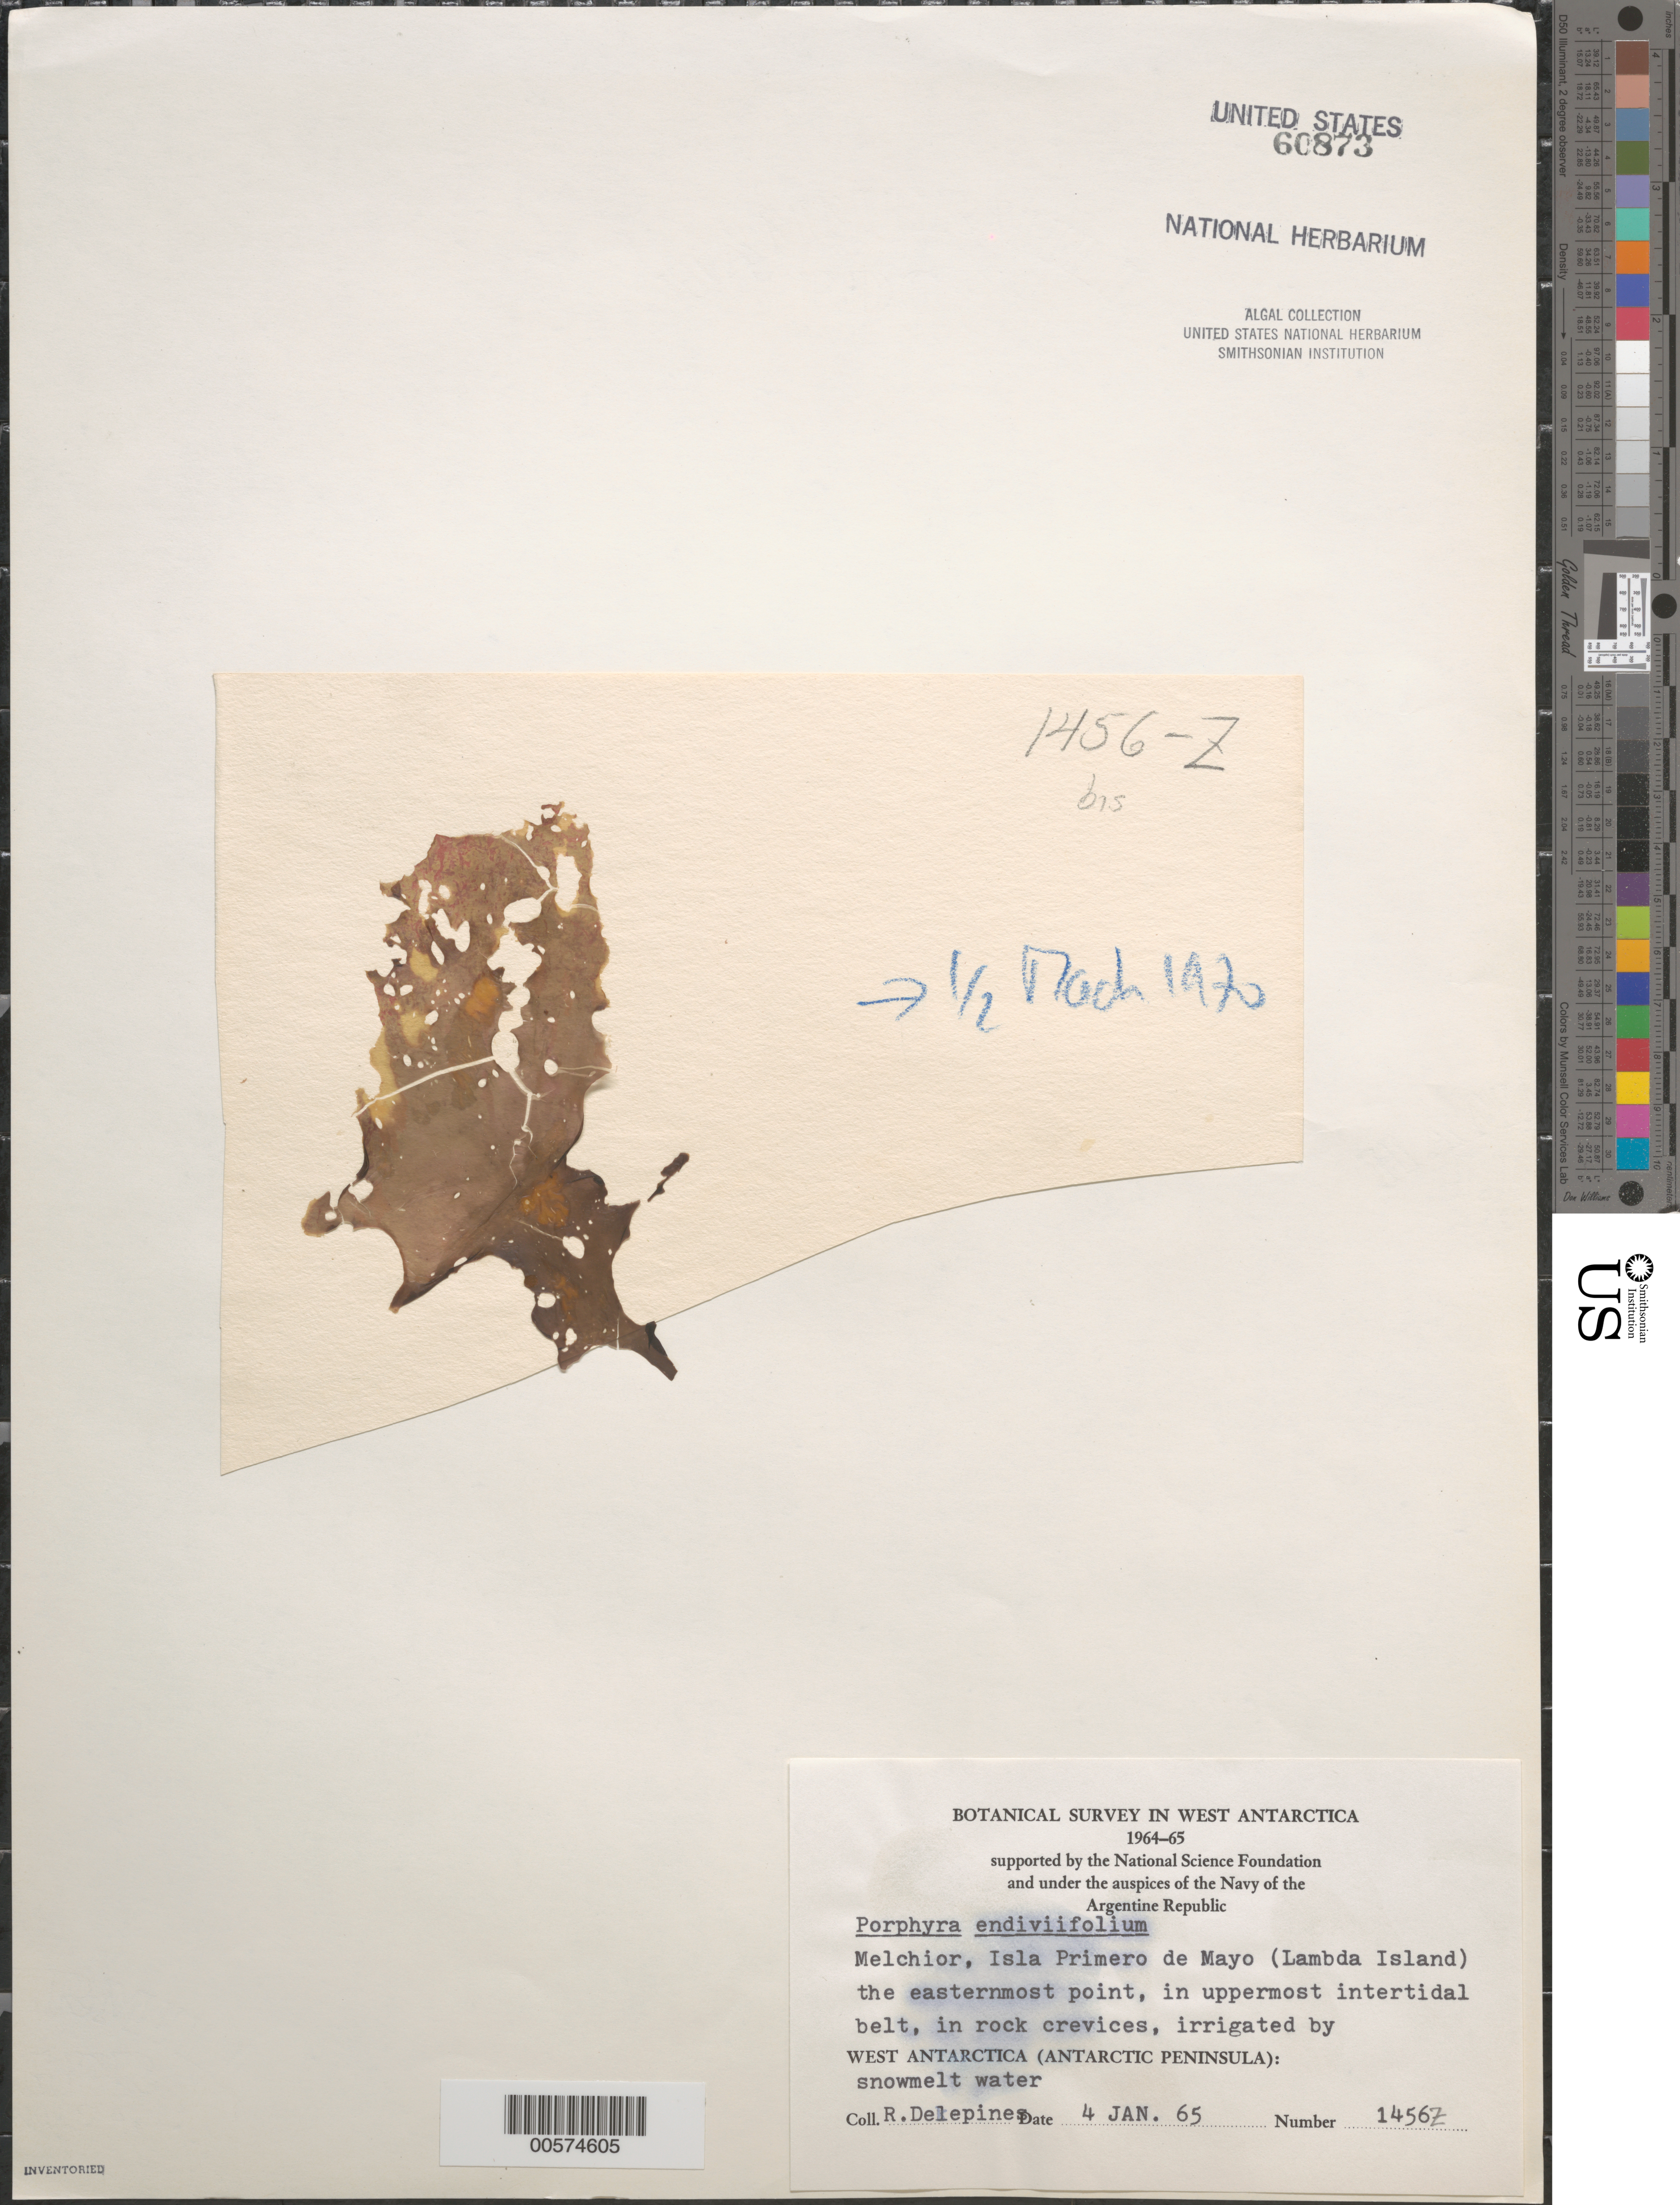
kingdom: Plantae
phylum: Rhodophyta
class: Bangiophyceae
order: Bangiales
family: Bangiaceae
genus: Pyropia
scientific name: Pyropia endiviifolia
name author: (A. Gepp & E. Gepp) H. G. Choi & M.S. Hwang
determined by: Algae name updating Project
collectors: R. Delépine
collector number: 1456z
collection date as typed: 04 Jan 1965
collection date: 1965-01-04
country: Antarctica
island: Lambda Island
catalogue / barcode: US 60873